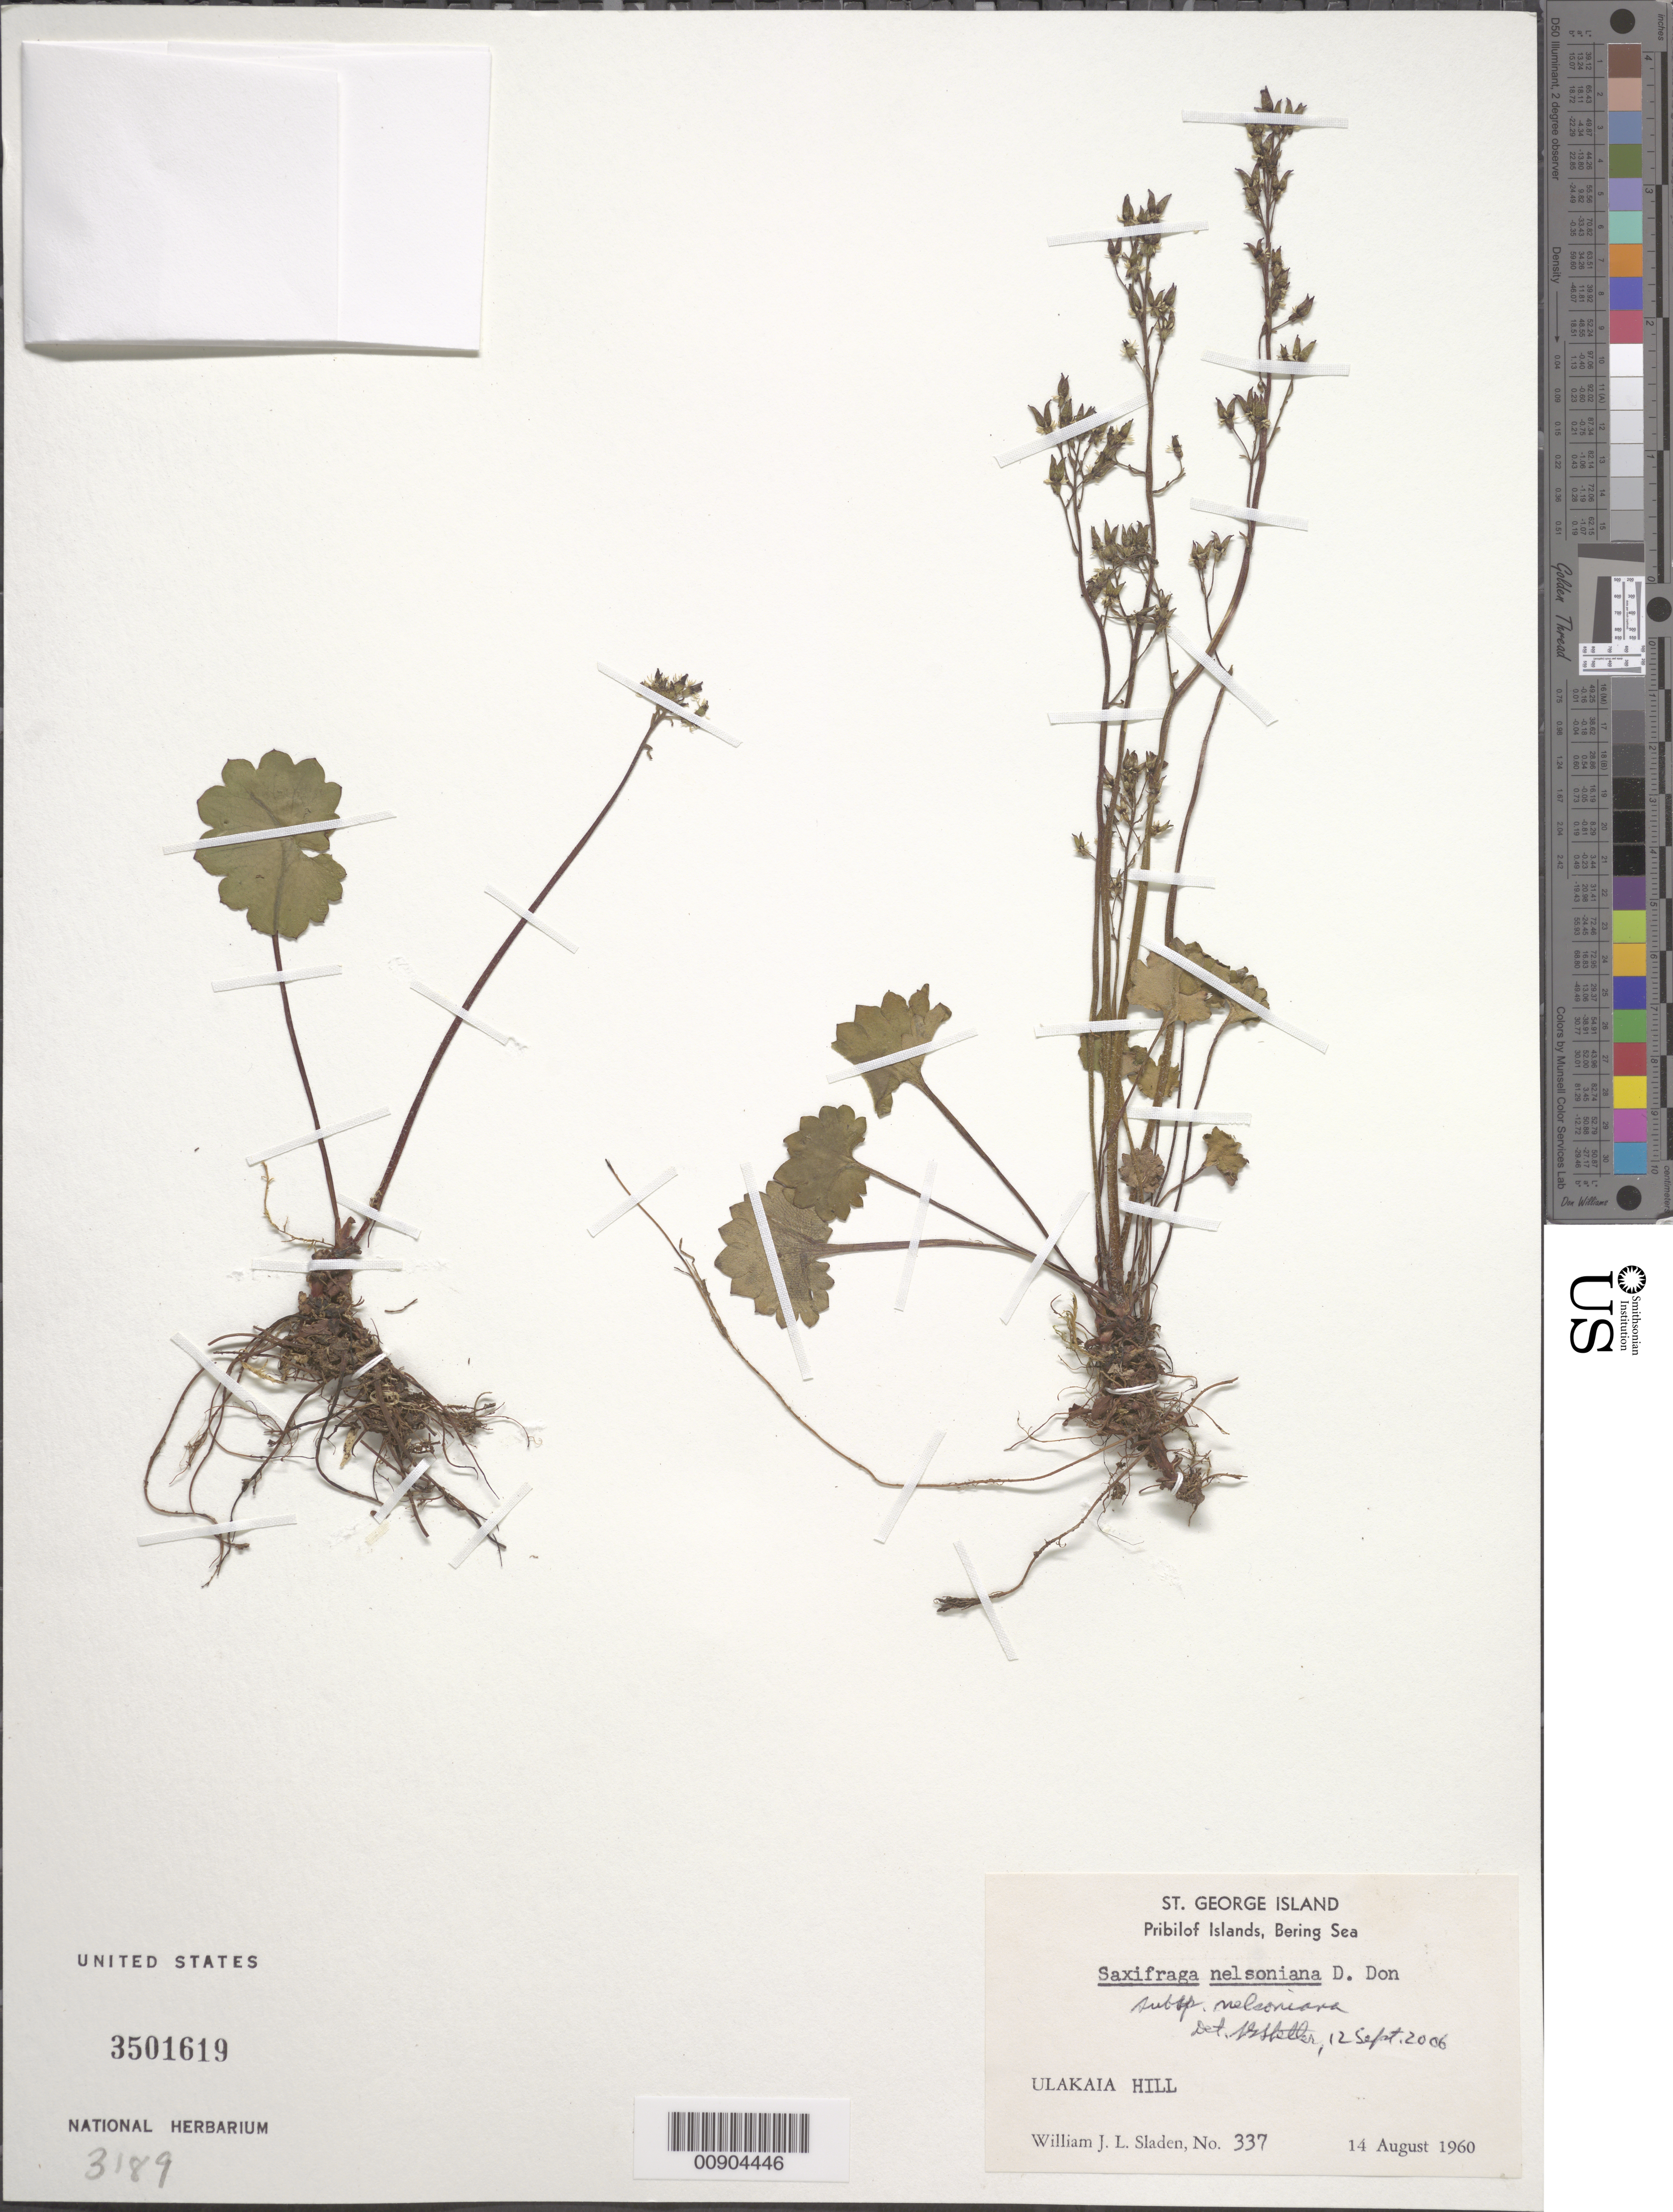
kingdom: Plantae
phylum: Tracheophyta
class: Magnoliopsida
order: Saxifragales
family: Saxifragaceae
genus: Micranthes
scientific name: Micranthes nelsoniana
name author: (D. Don) Small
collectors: W. Sladen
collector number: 337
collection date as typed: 14 Aug 1960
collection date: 1960-08-14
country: United States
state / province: Alaska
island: St. George Island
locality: St. George Island. Ulakaia Hill., Bering Sea, Pribilof Islands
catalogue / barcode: US 3501619